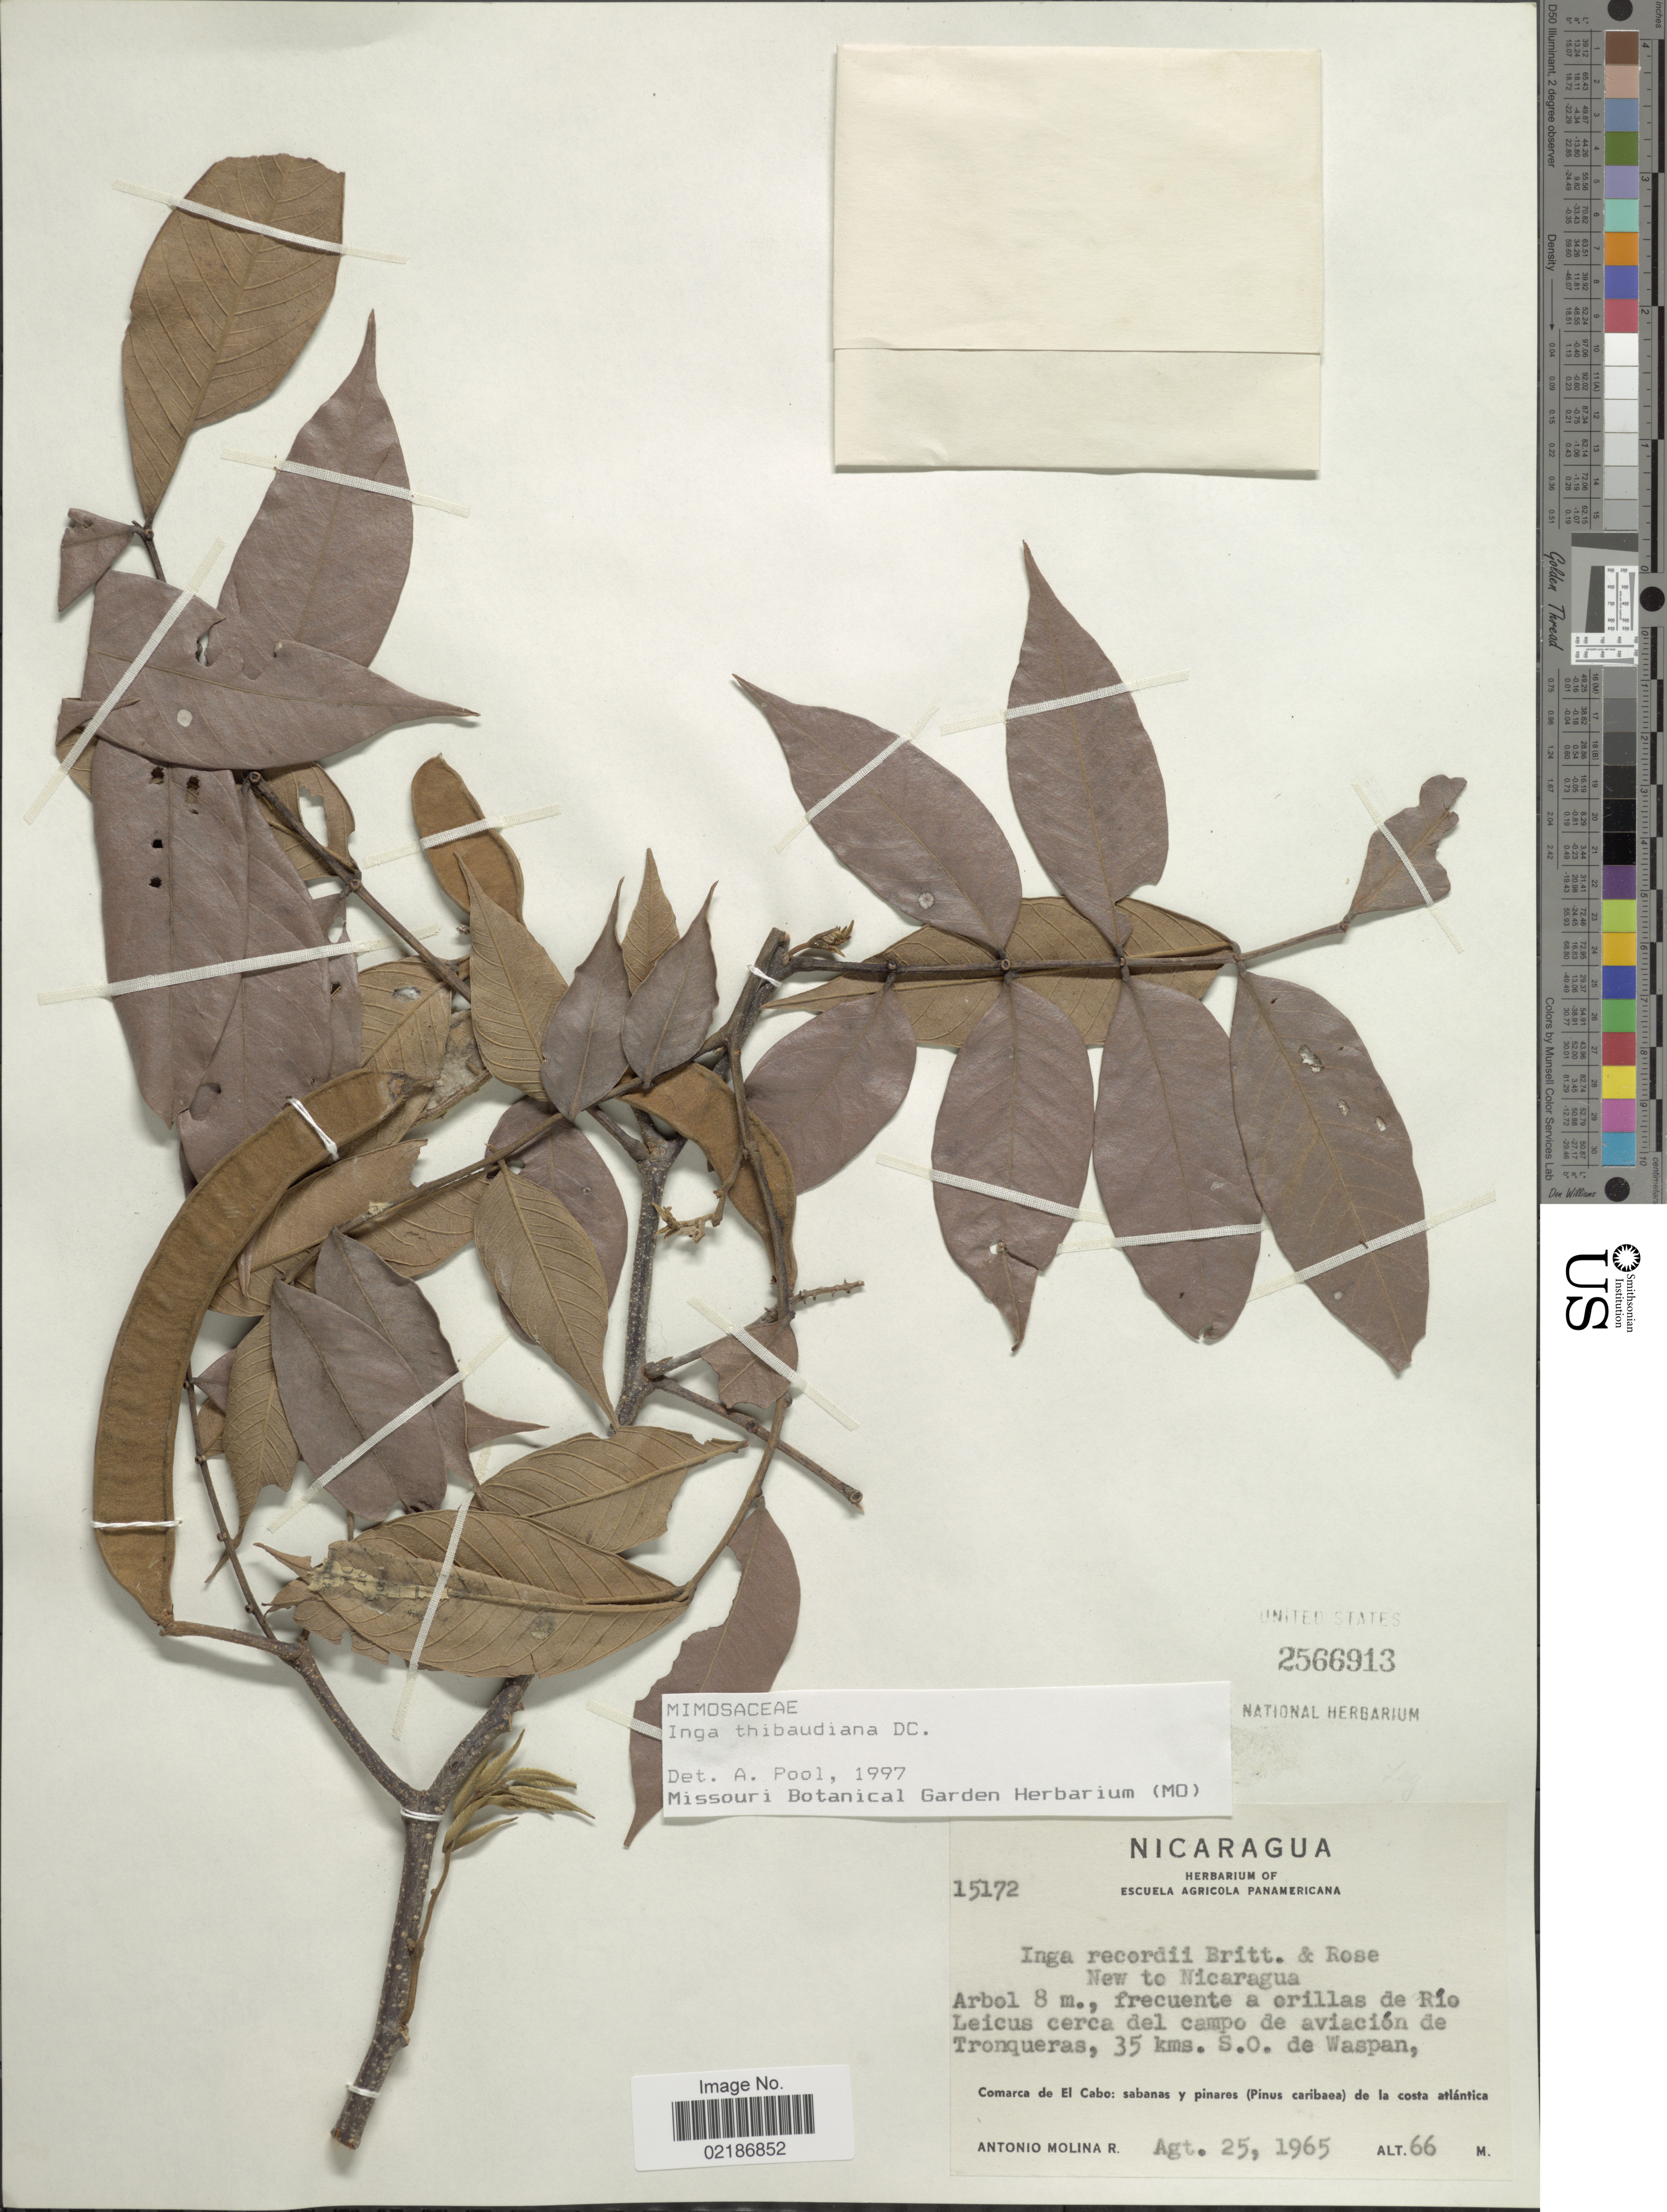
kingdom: Plantae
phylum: Tracheophyta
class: Magnoliopsida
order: Fabales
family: Fabaceae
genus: Inga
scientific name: Inga thibaudiana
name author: DC.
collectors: A. Molina R.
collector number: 15172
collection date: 1965-08-25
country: Nicaragua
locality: Orillas de Rio Leicus cerca del campo de aviacion de Tronqueras, 35 kms S. O. de Waspan, Comarca de El Cabo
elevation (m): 66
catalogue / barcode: US 2566913